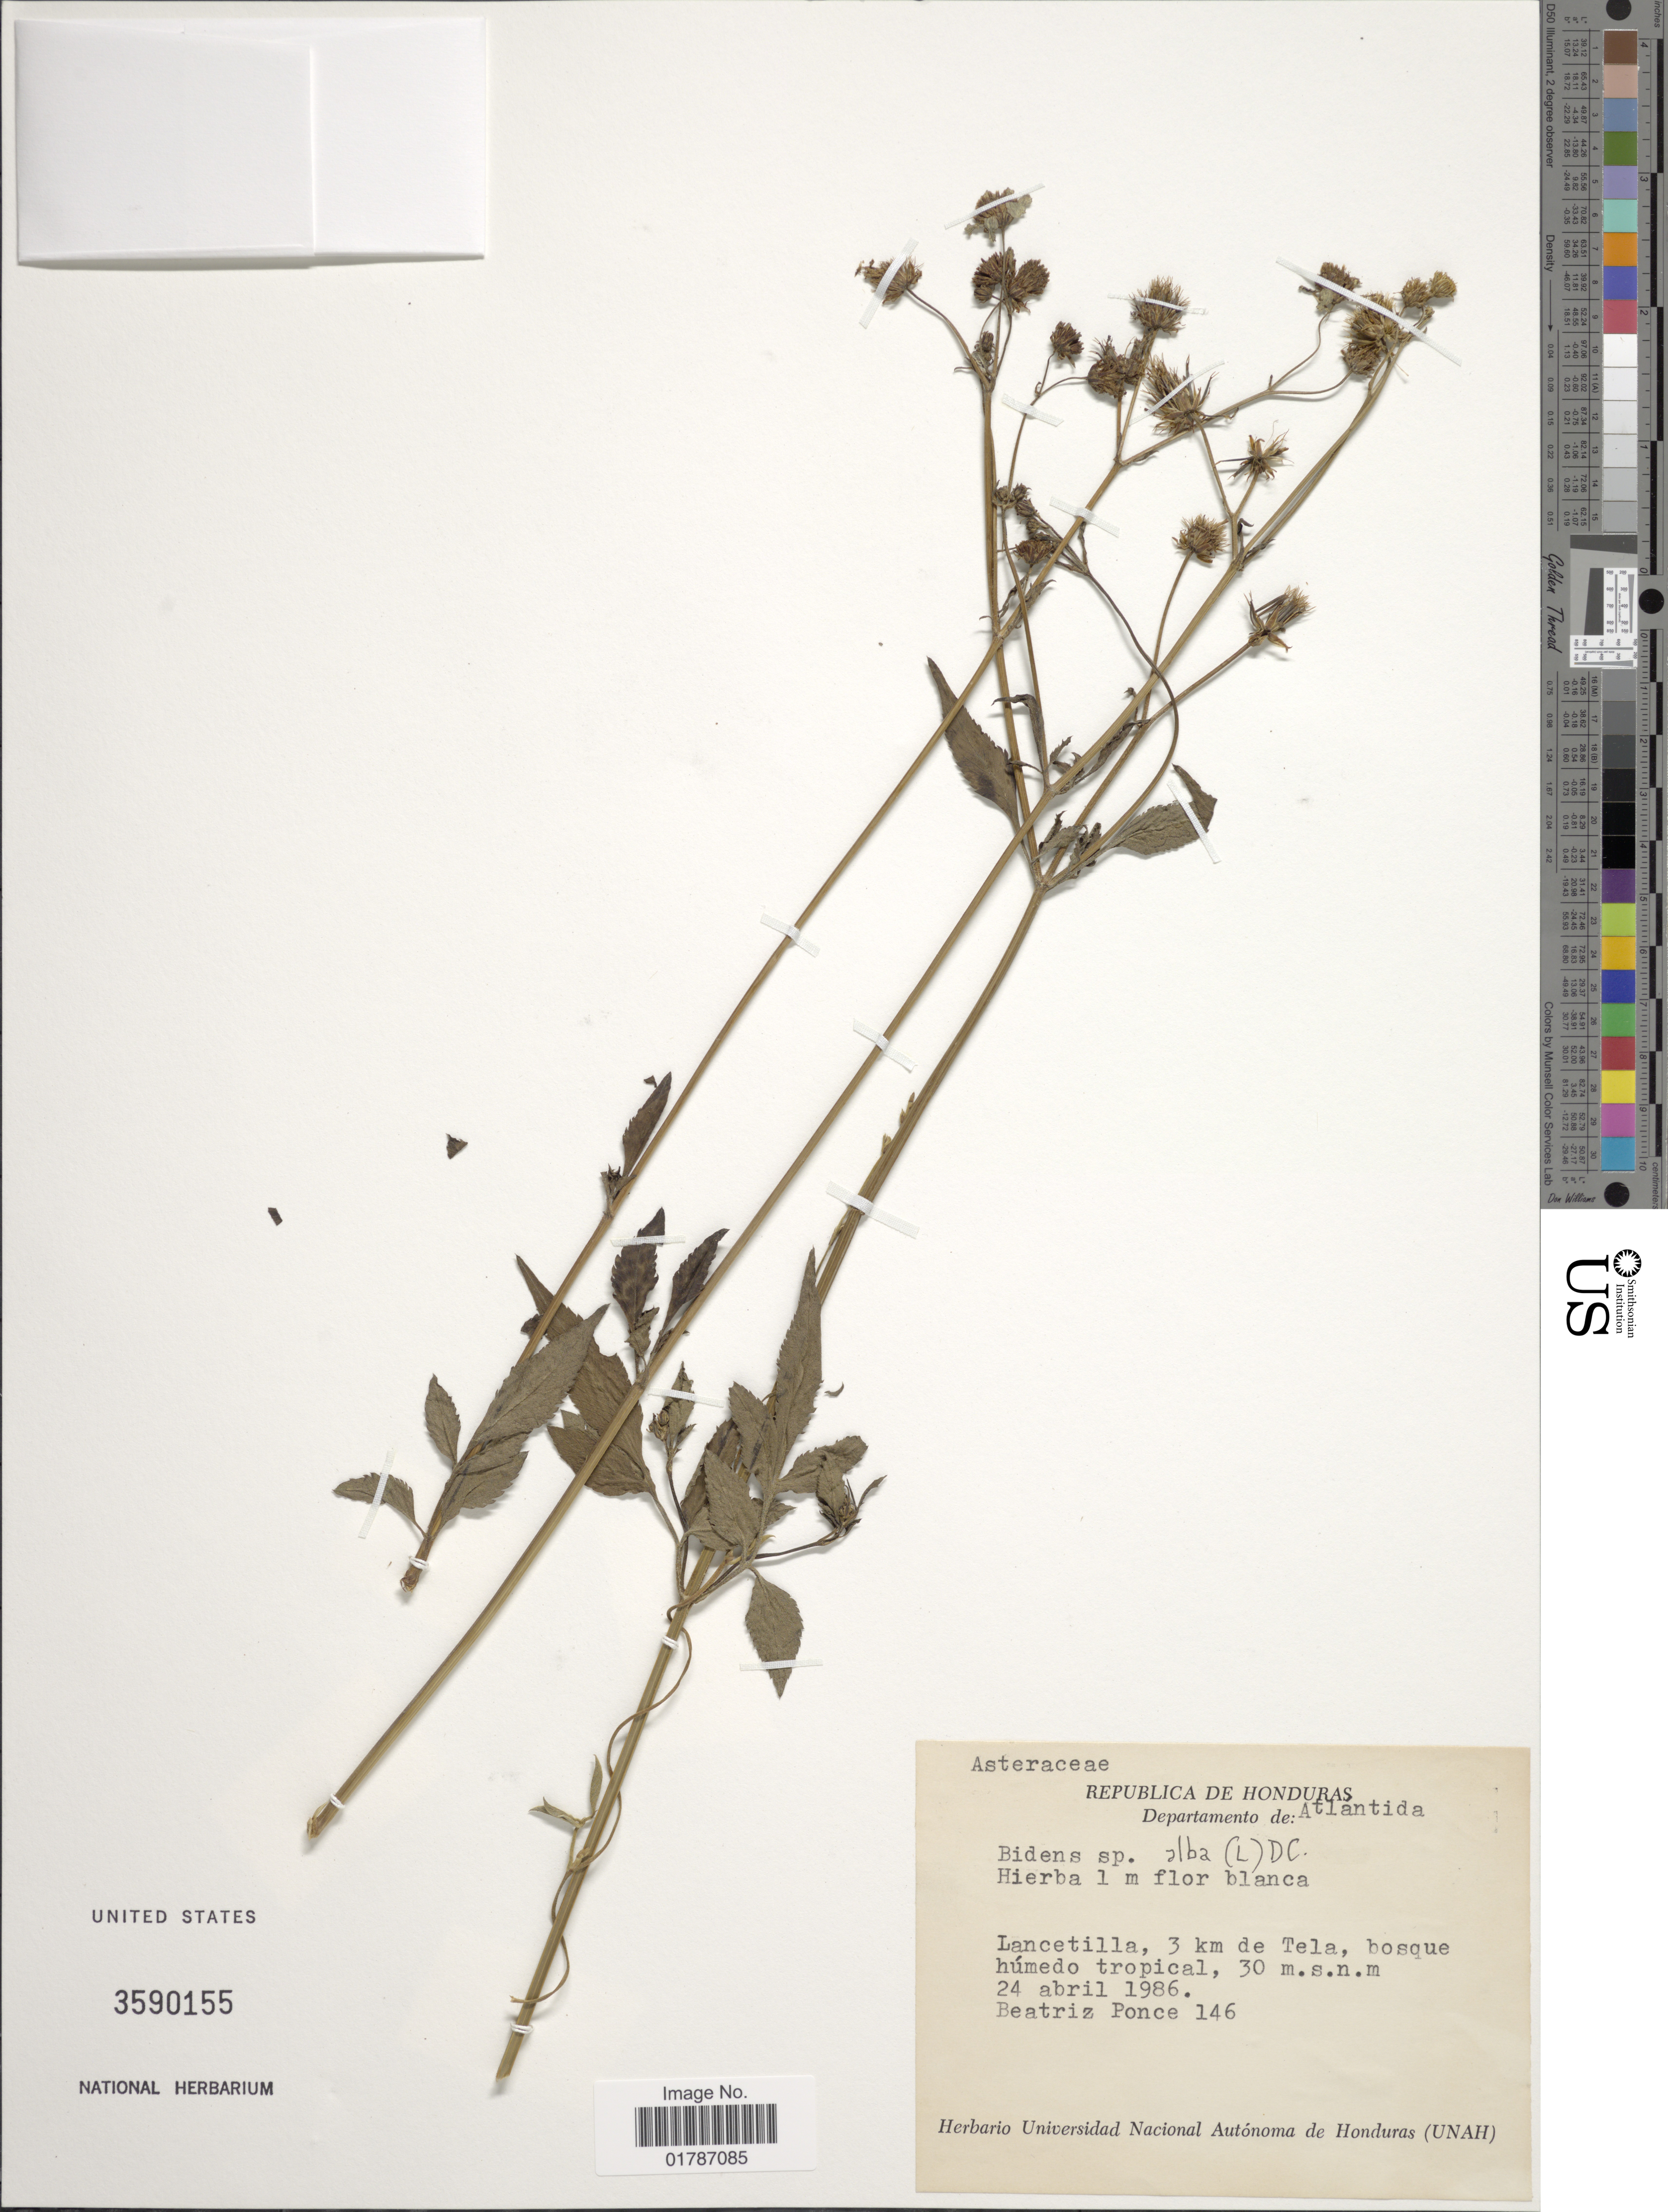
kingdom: Plantae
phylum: Tracheophyta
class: Magnoliopsida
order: Asterales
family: Asteraceae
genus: Bidens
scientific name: Bidens alba var. alba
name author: (L.) DC.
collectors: B. Ponce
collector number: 146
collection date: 1986-04-24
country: Honduras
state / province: Atlántida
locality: Departamento de Atlantida, Lancetilla, 3 km de Tela, bosque humedo tropical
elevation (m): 30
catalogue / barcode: US 3590155